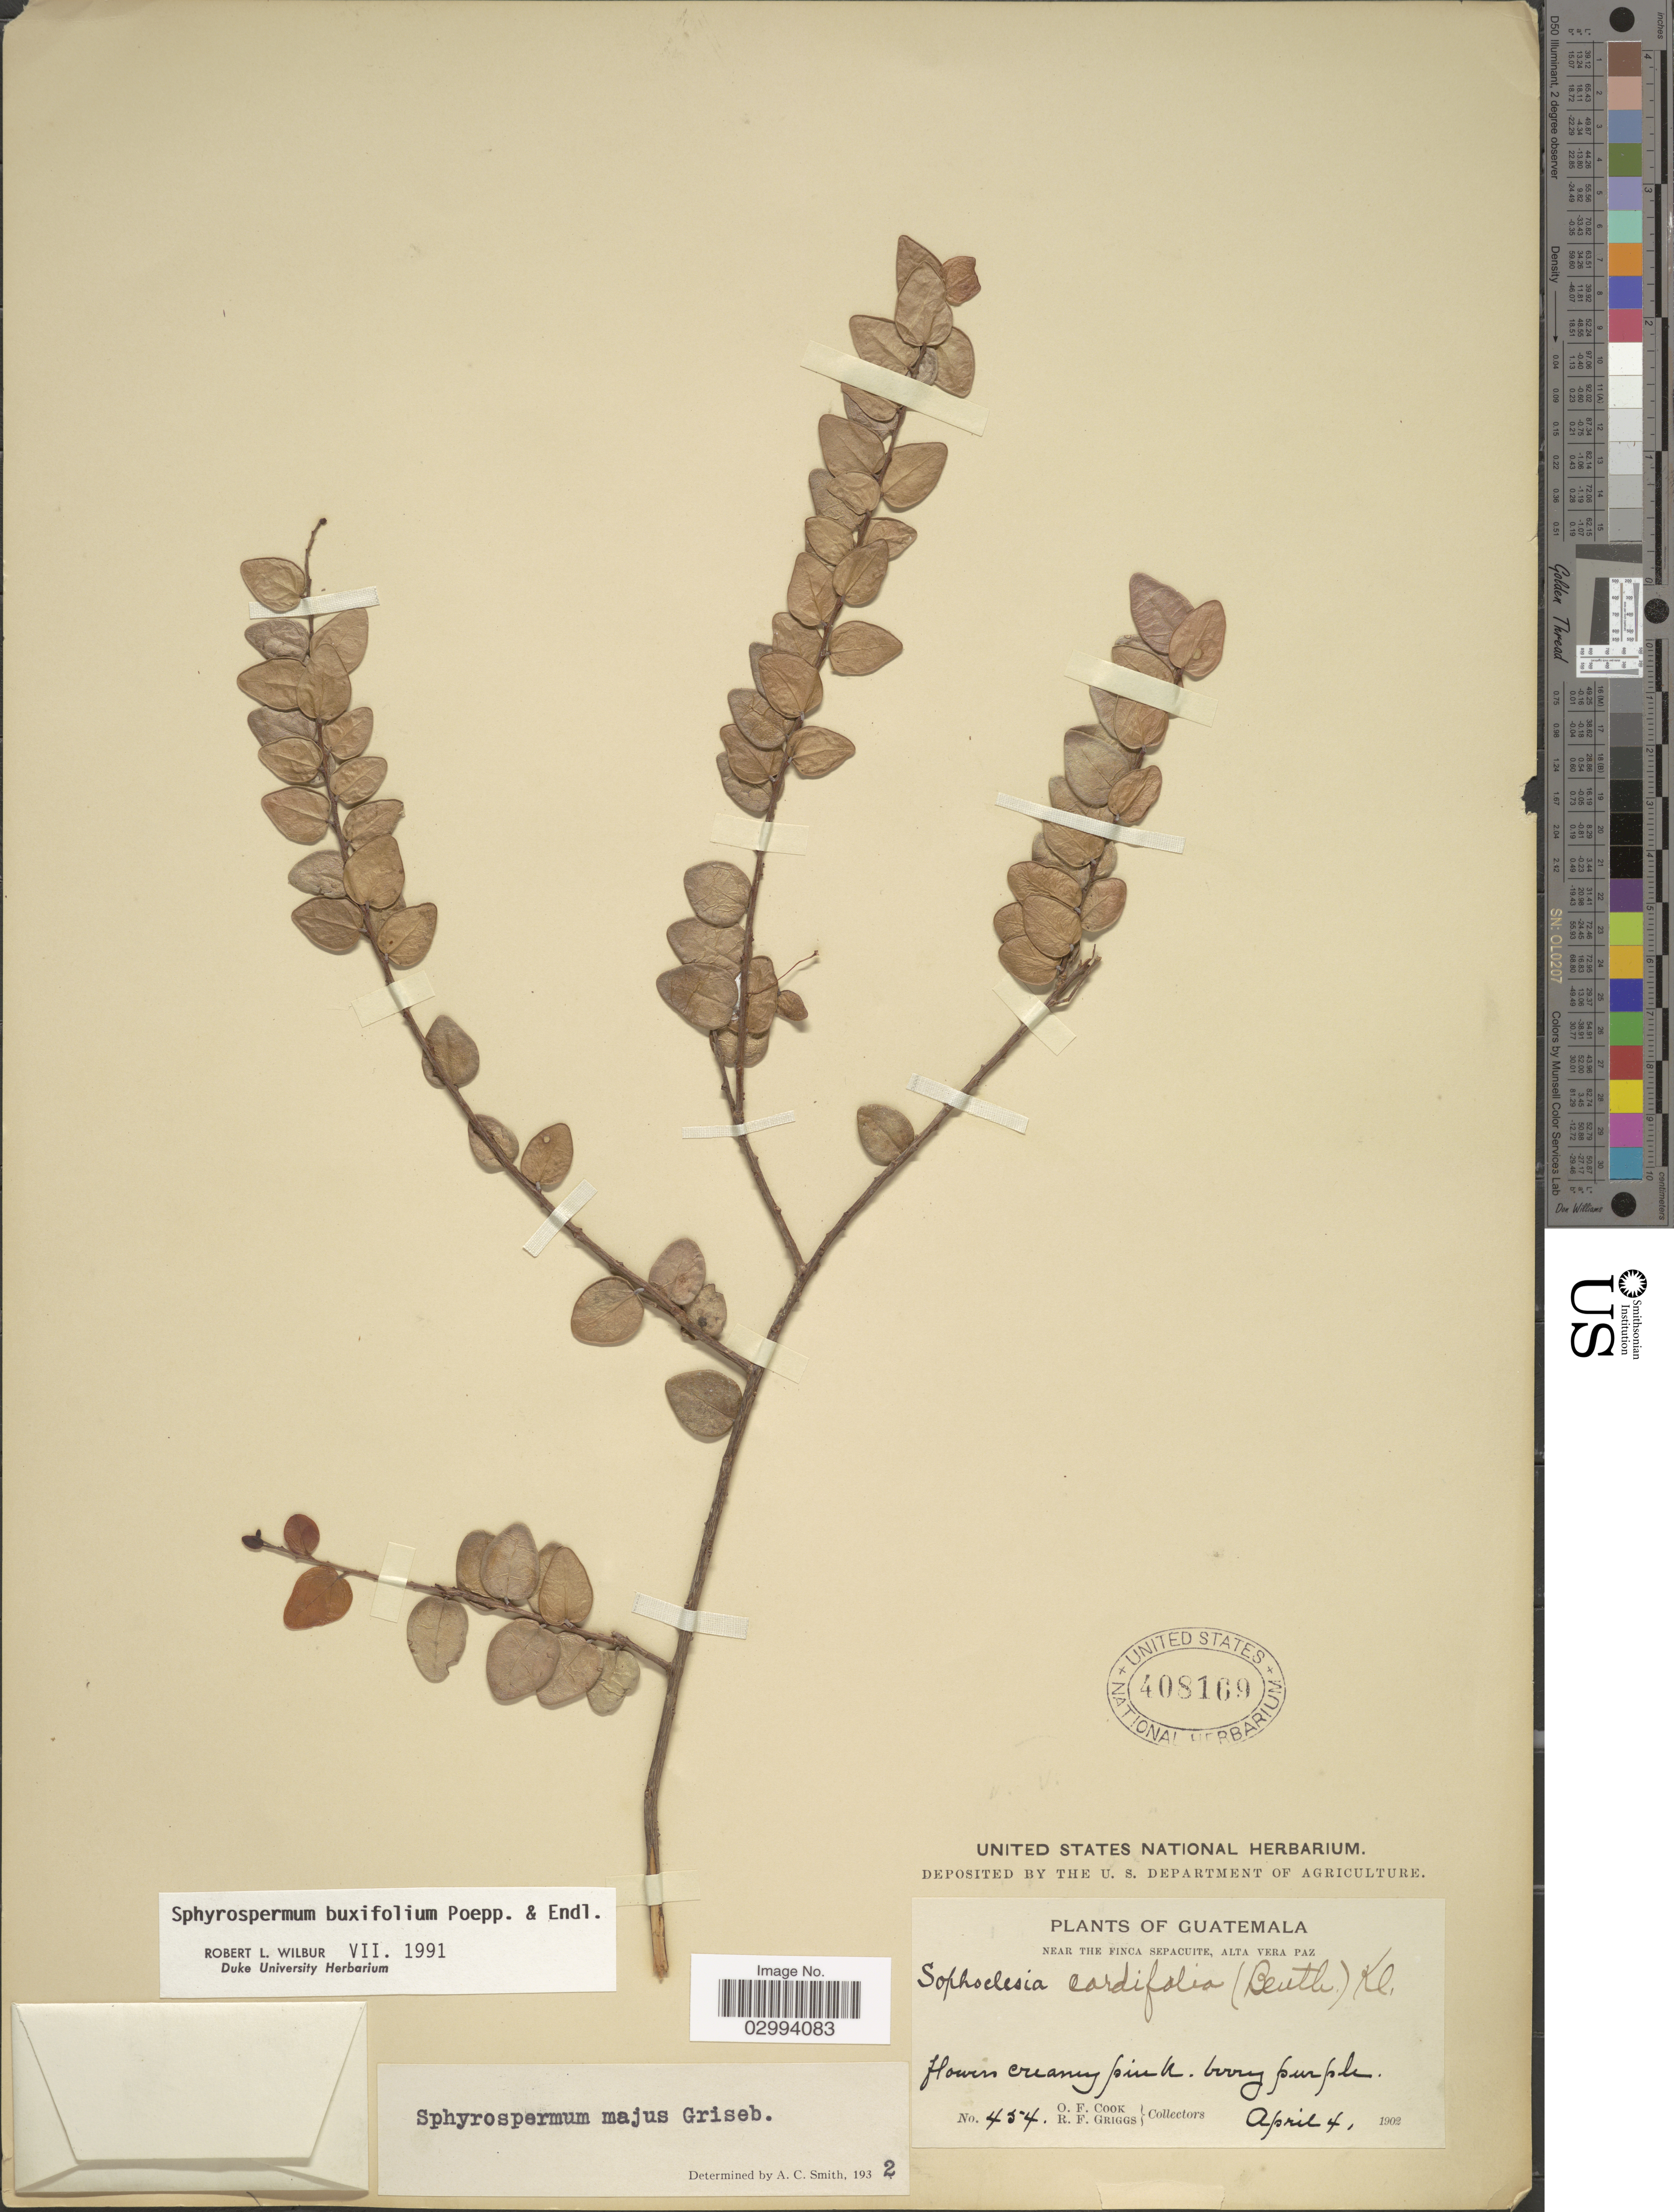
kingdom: Plantae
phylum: Tracheophyta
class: Magnoliopsida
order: Ericales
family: Ericaceae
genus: Sphyrospermum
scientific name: Sphyrospermum buxifolium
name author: Poepp. & Endl.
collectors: O. F. Cook & R. F. Griggs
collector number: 454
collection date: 1902-04-04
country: Guatemala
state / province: Alta Verapaz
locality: Near the Finca Sepacuite, Alta Vera Paz.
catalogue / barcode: US 408169